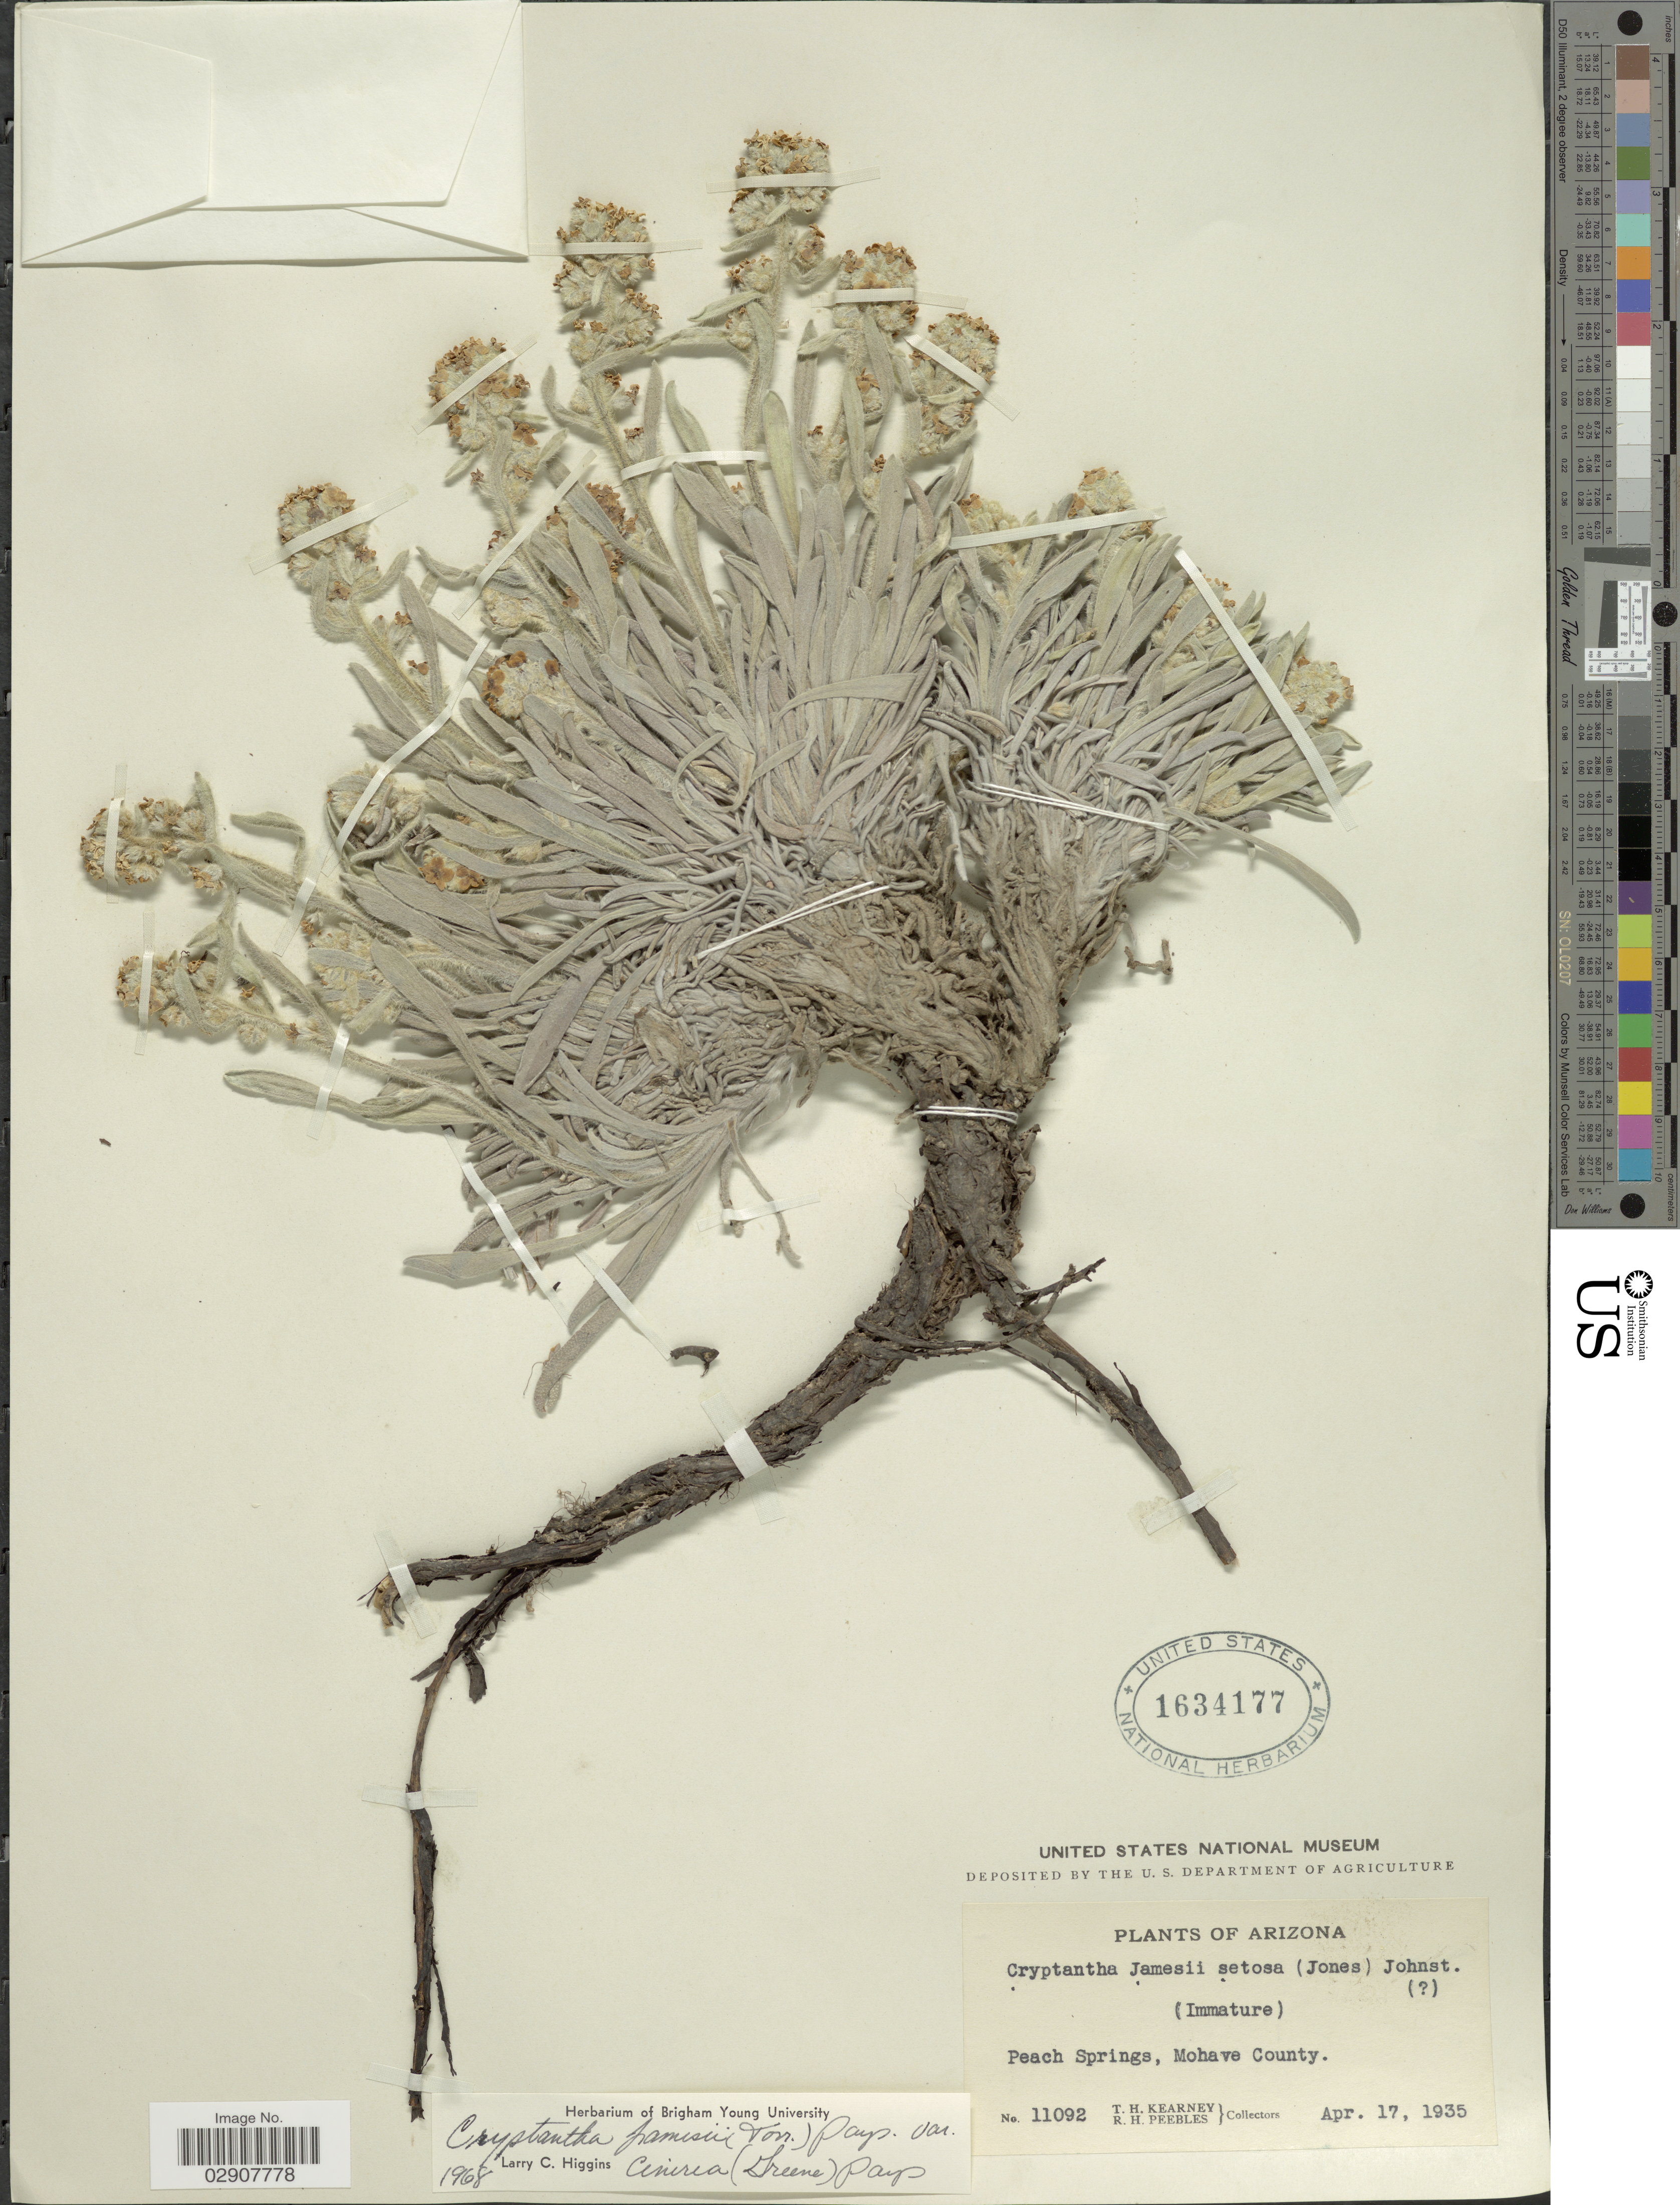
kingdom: Plantae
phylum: Tracheophyta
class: Magnoliopsida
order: Boraginales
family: Boraginaceae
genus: Cryptantha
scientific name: Cryptantha jamesii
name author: (Torr.) Payson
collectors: T. H. Kearney & R. H. Peebles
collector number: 11092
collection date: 1935-04-17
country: United States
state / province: Arizona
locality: Peach Springs, Mohave County. Arizona.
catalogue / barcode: US 1634177